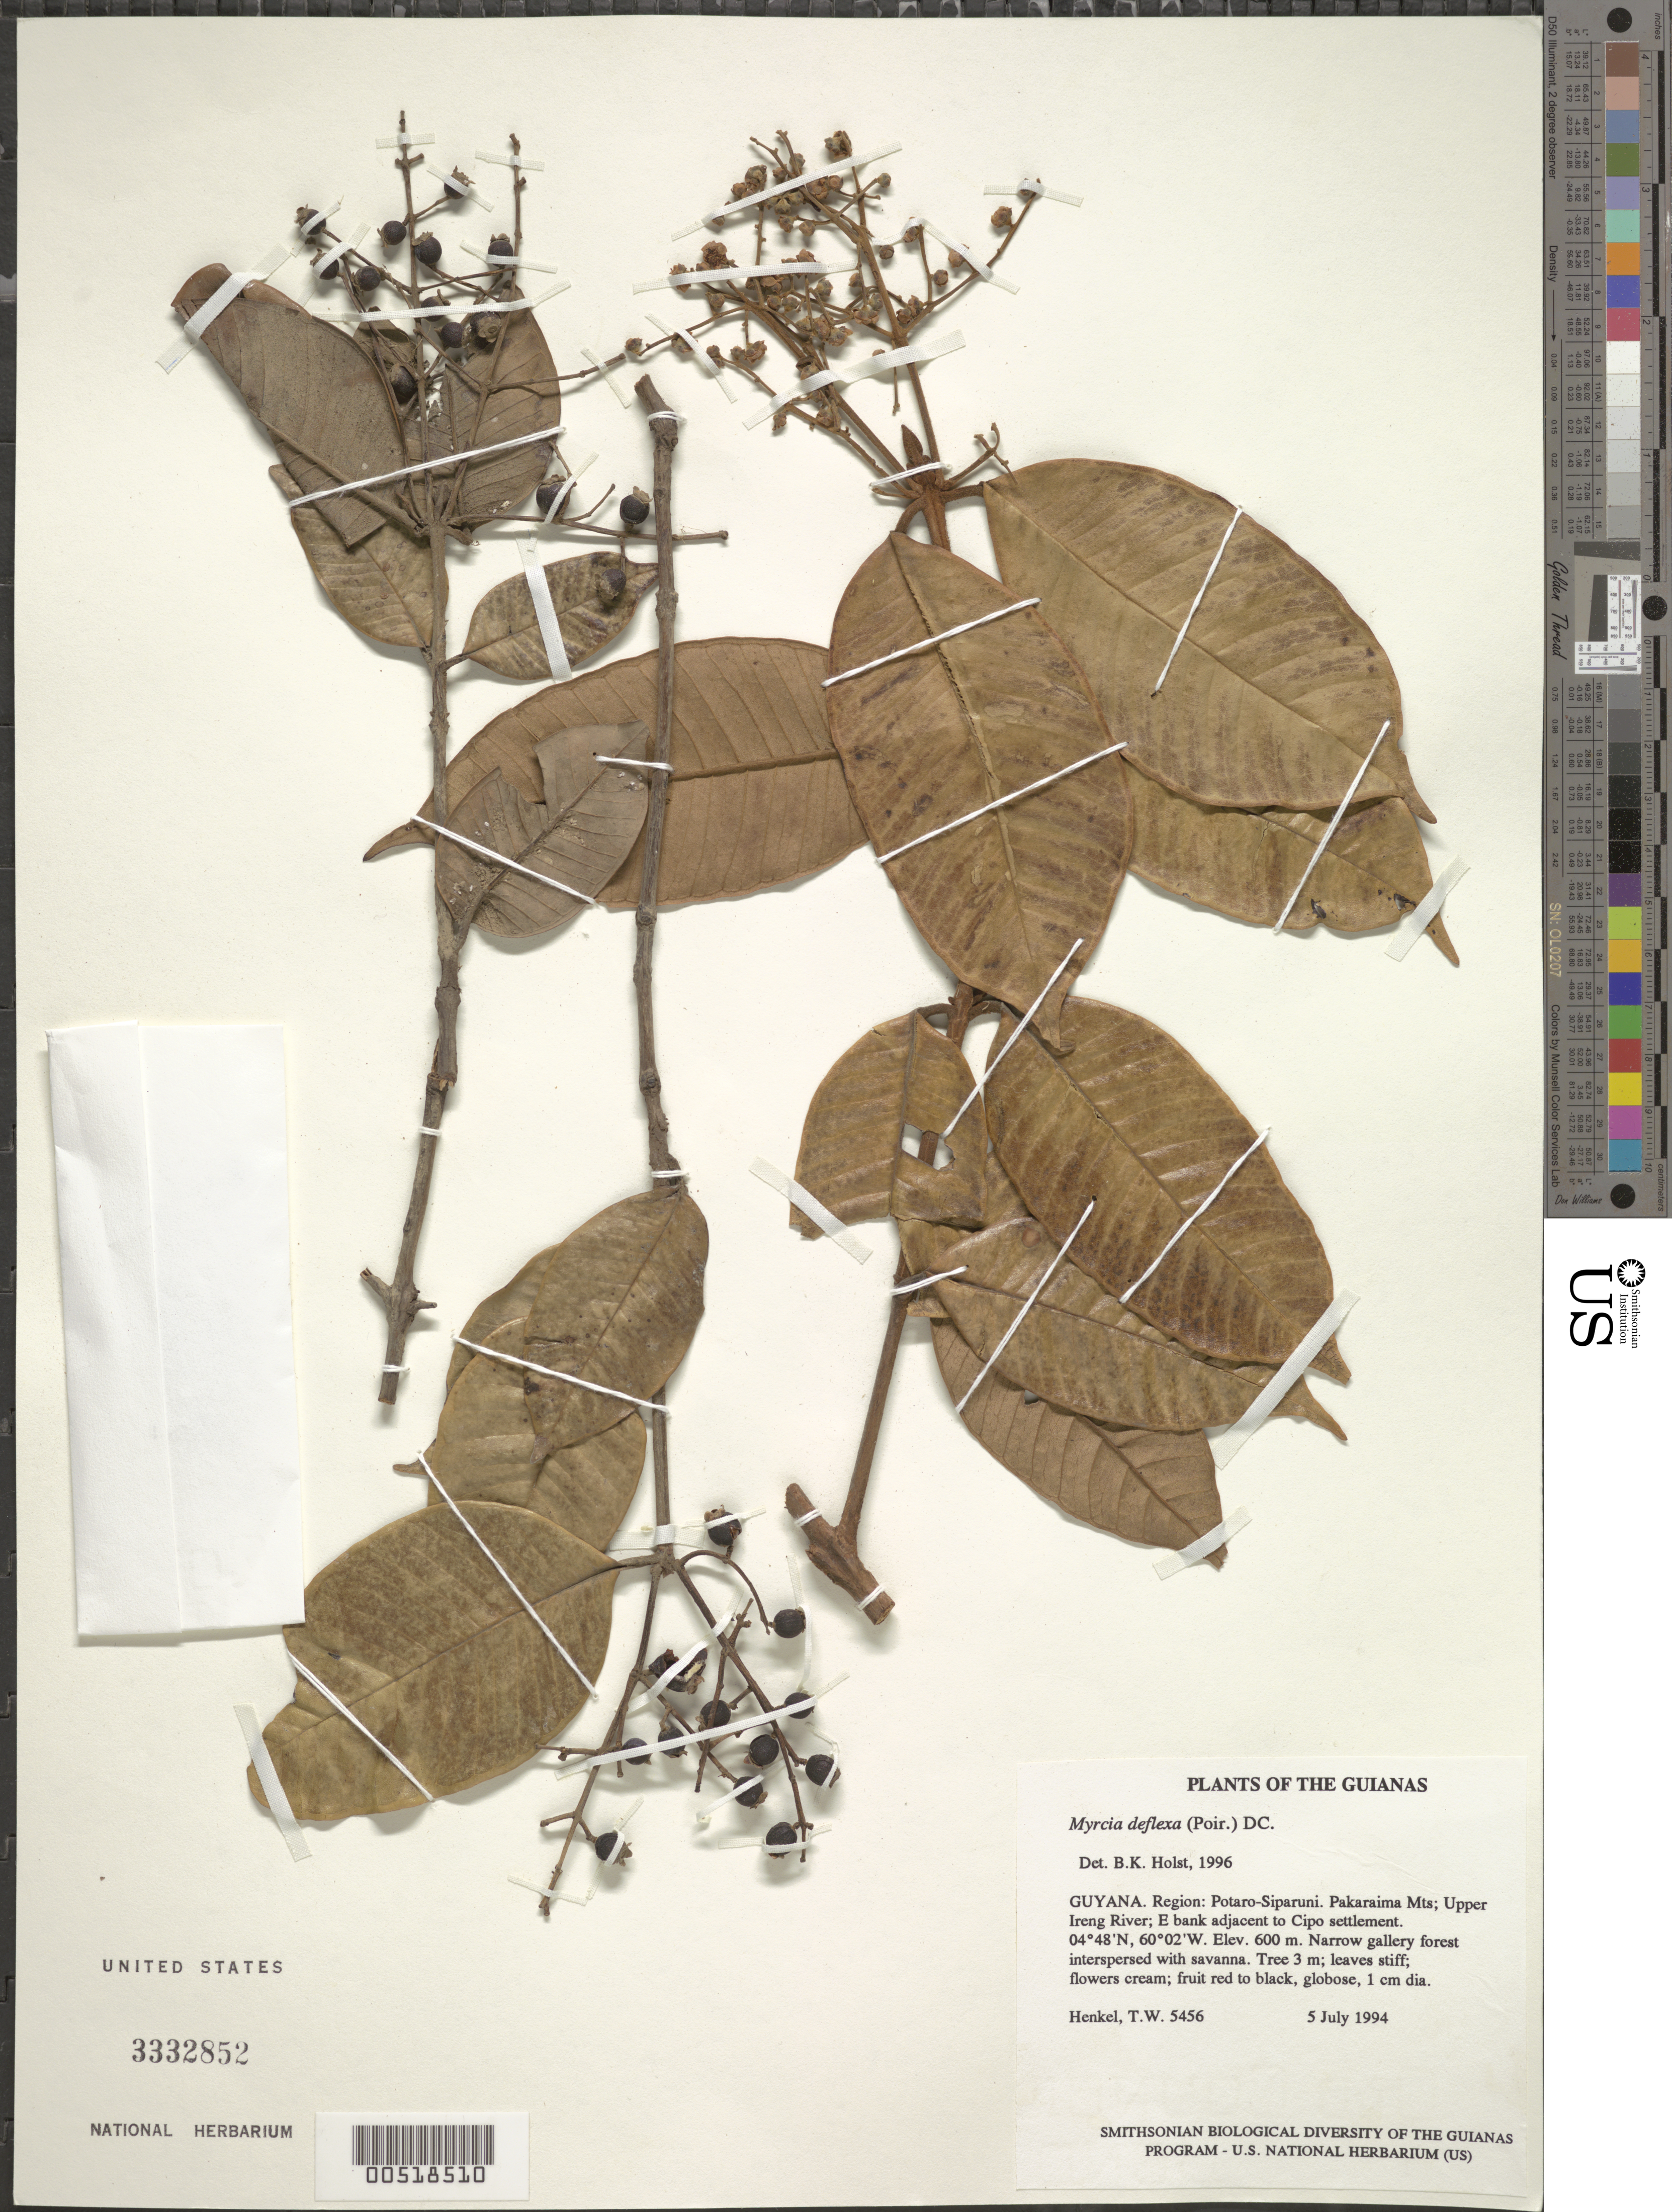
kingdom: Plantae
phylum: Tracheophyta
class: Magnoliopsida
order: Myrtales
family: Myrtaceae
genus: Myrcia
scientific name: Myrcia deflexa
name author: (Poir.) DC.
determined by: Holst, Bruce K.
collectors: T. Henkel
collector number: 5456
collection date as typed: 5 July 1994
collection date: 1994-07-05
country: Guyana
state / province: Potaro-Siparuni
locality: Pakaraima Mts; Upper Ireng River; E bank adjacent to Cipo settlement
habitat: Narrow gallery forest interspersed with savanna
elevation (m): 600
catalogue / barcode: US 3332852